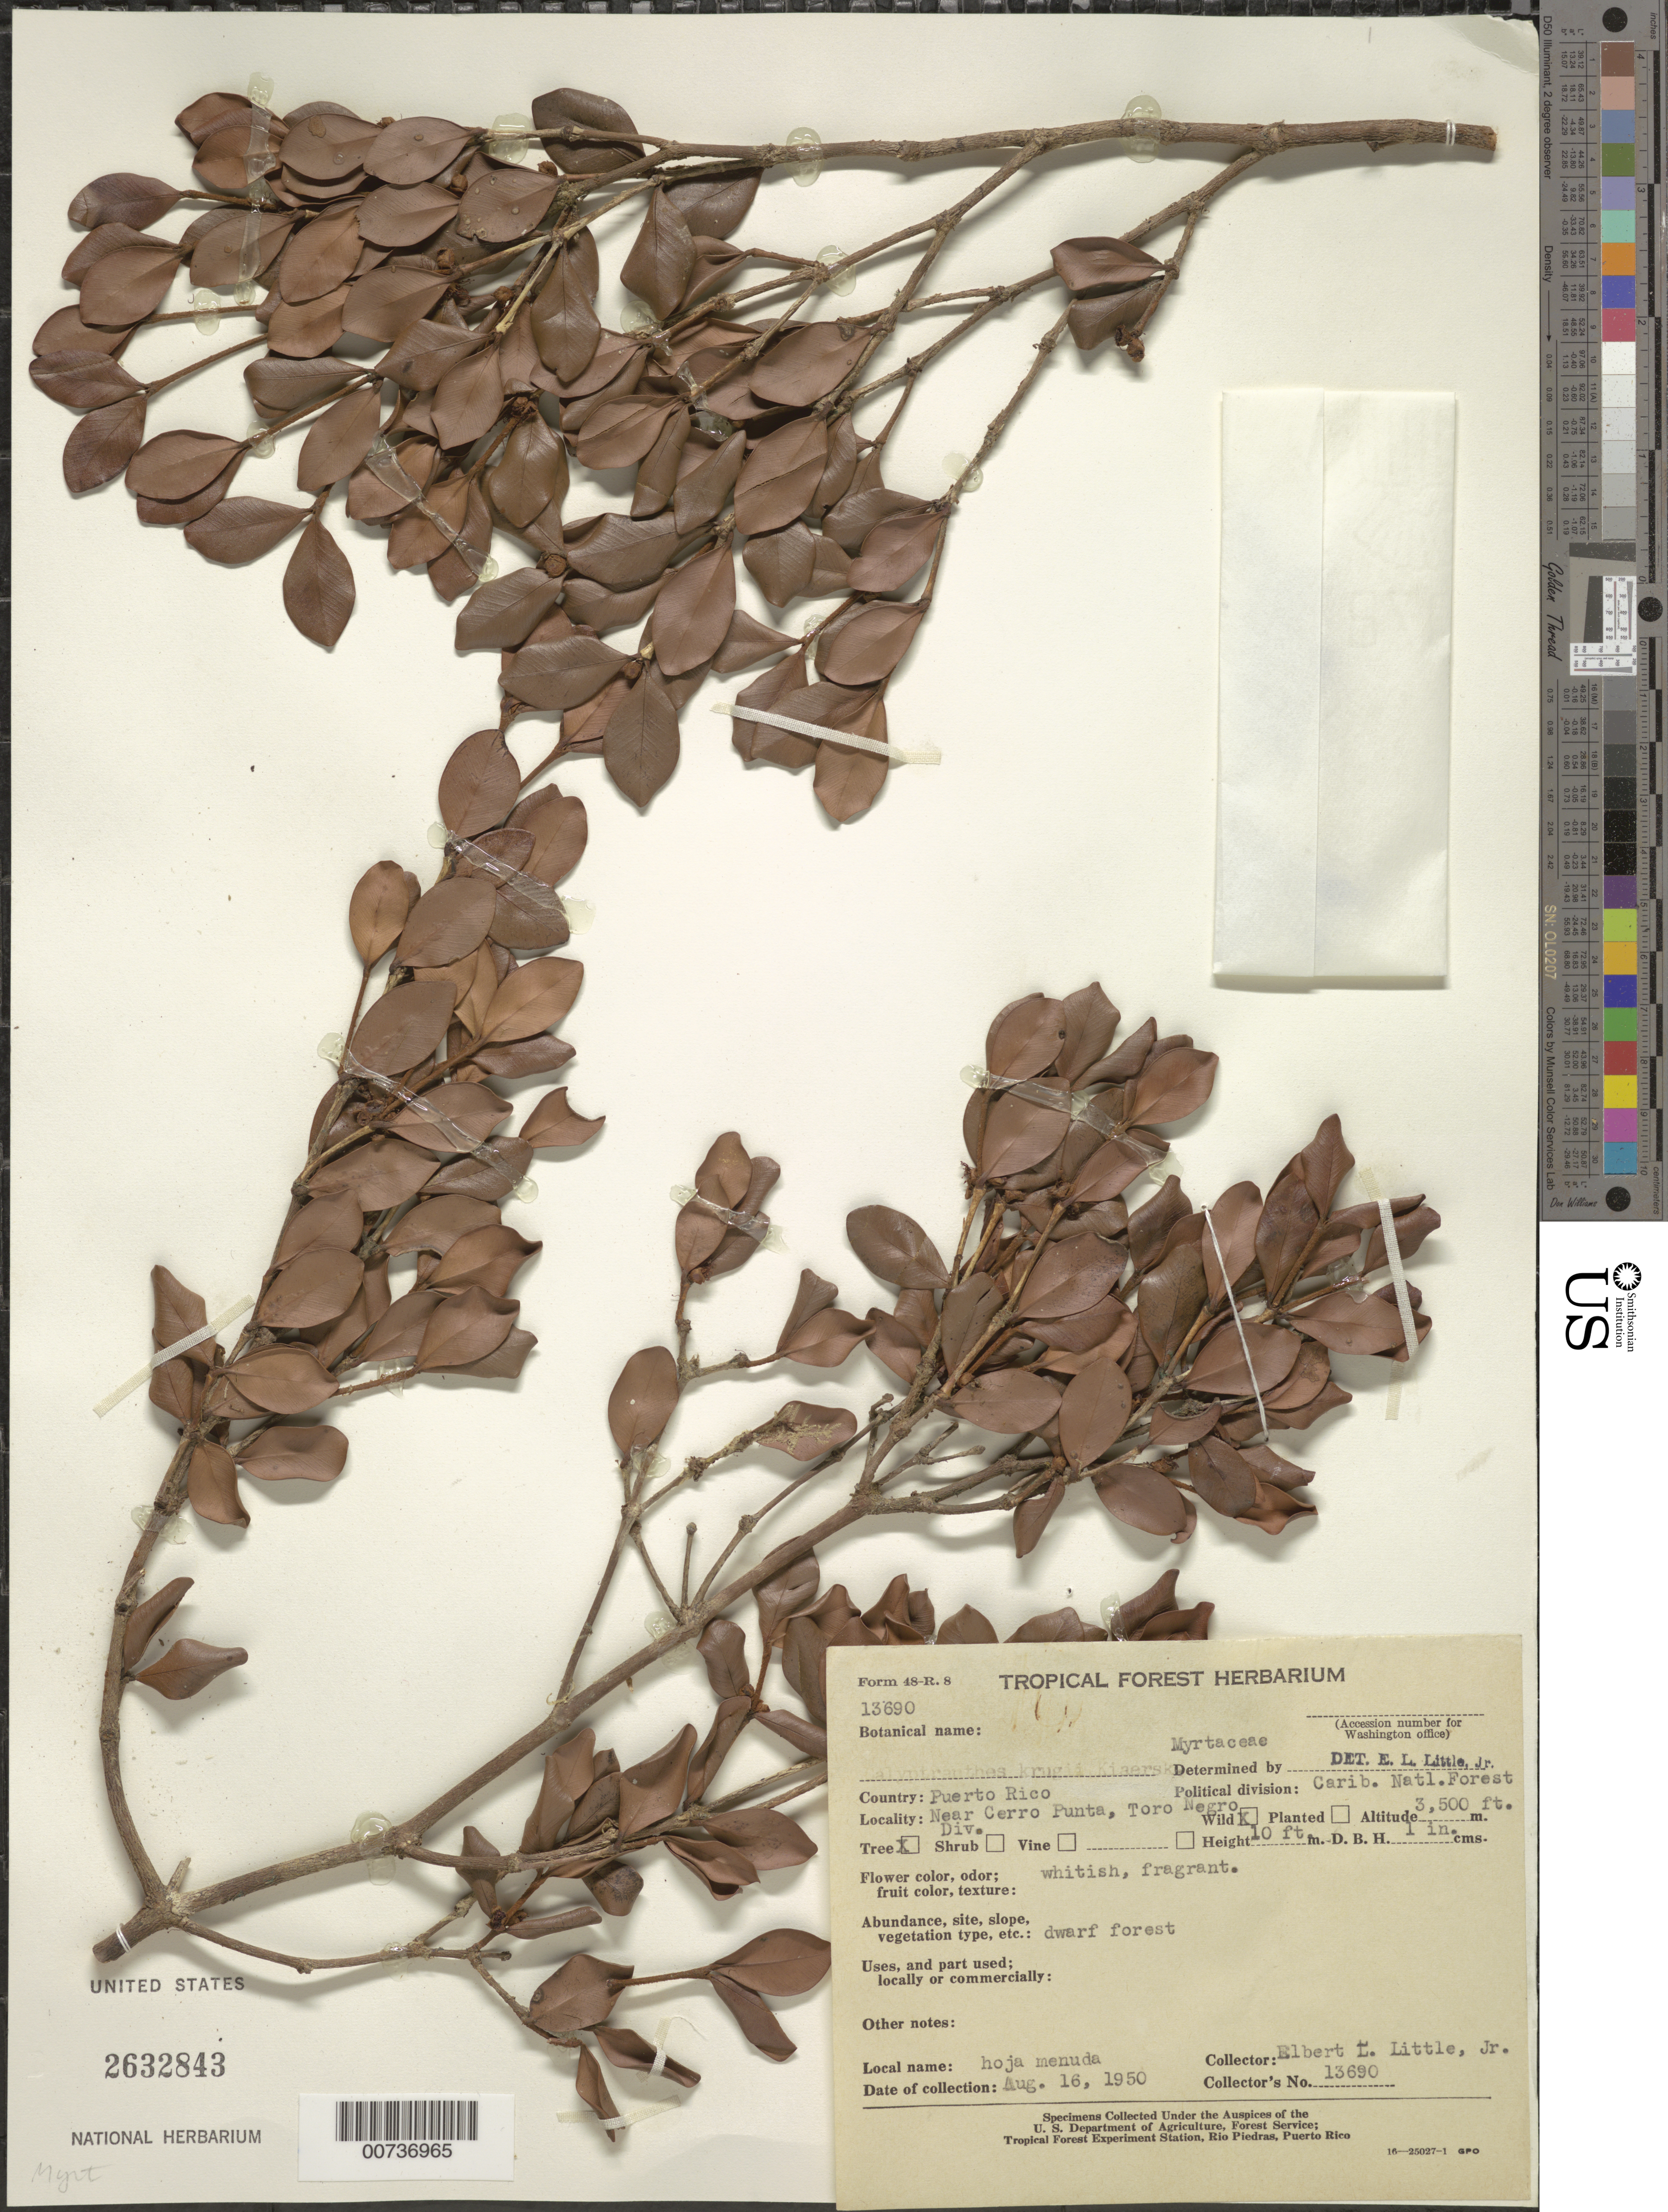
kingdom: Plantae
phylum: Tracheophyta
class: Magnoliopsida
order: Myrtales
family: Myrtaceae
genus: Myrcia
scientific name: Myrcia krugii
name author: (Kiaersk.) E. Lucas & Acev.-Rodr.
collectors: E. L. Little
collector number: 13690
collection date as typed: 16 Aug 1950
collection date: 1950-08-16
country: Puerto Rico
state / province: Jayuya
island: Puerto Rico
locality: Caribbean National Forest, Near Cerro Punta, tor Negro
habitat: Dwarf forest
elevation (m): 1067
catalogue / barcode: US 2632843